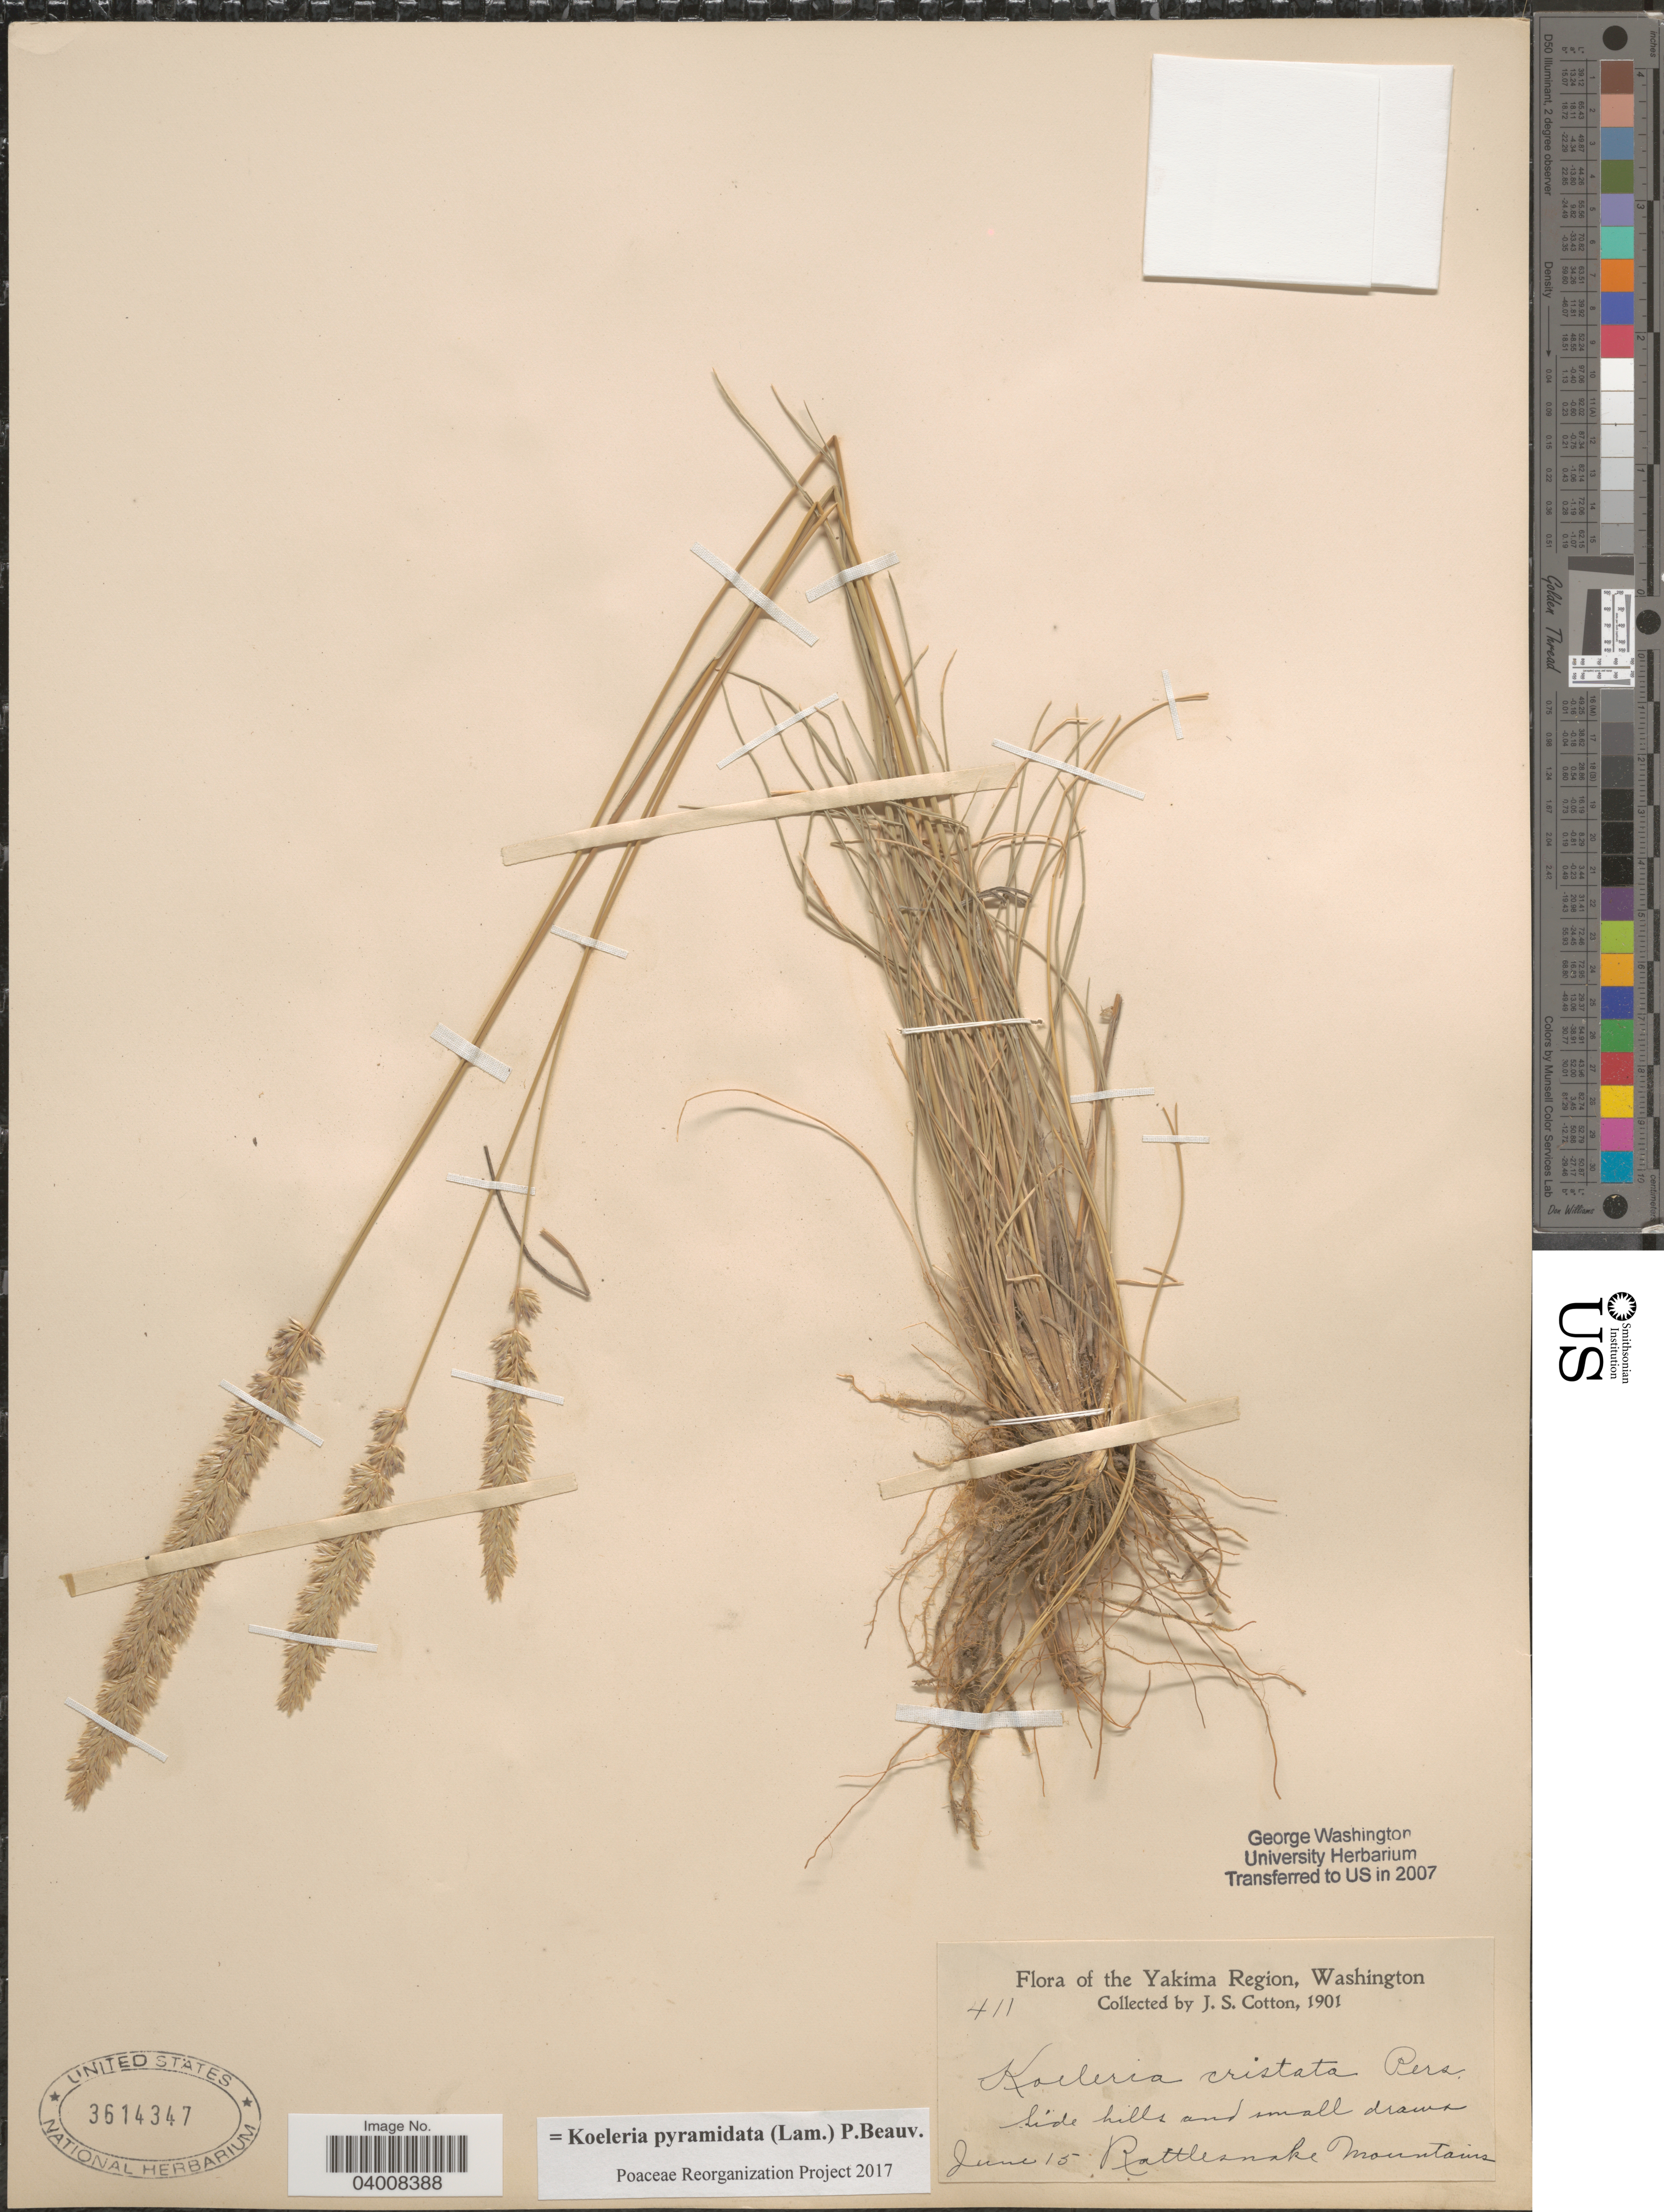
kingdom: Plantae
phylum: Tracheophyta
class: Liliopsida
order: Poales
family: Poaceae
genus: Koeleria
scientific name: Koeleria pyramidata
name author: (Lam.) P. Beauv.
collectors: J. S. Cotton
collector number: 411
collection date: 1901-06-15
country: United States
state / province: Washington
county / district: Yakima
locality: Yakima Region. Side hills and small draws. Rattlesnake Mountains.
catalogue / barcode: US 3614347